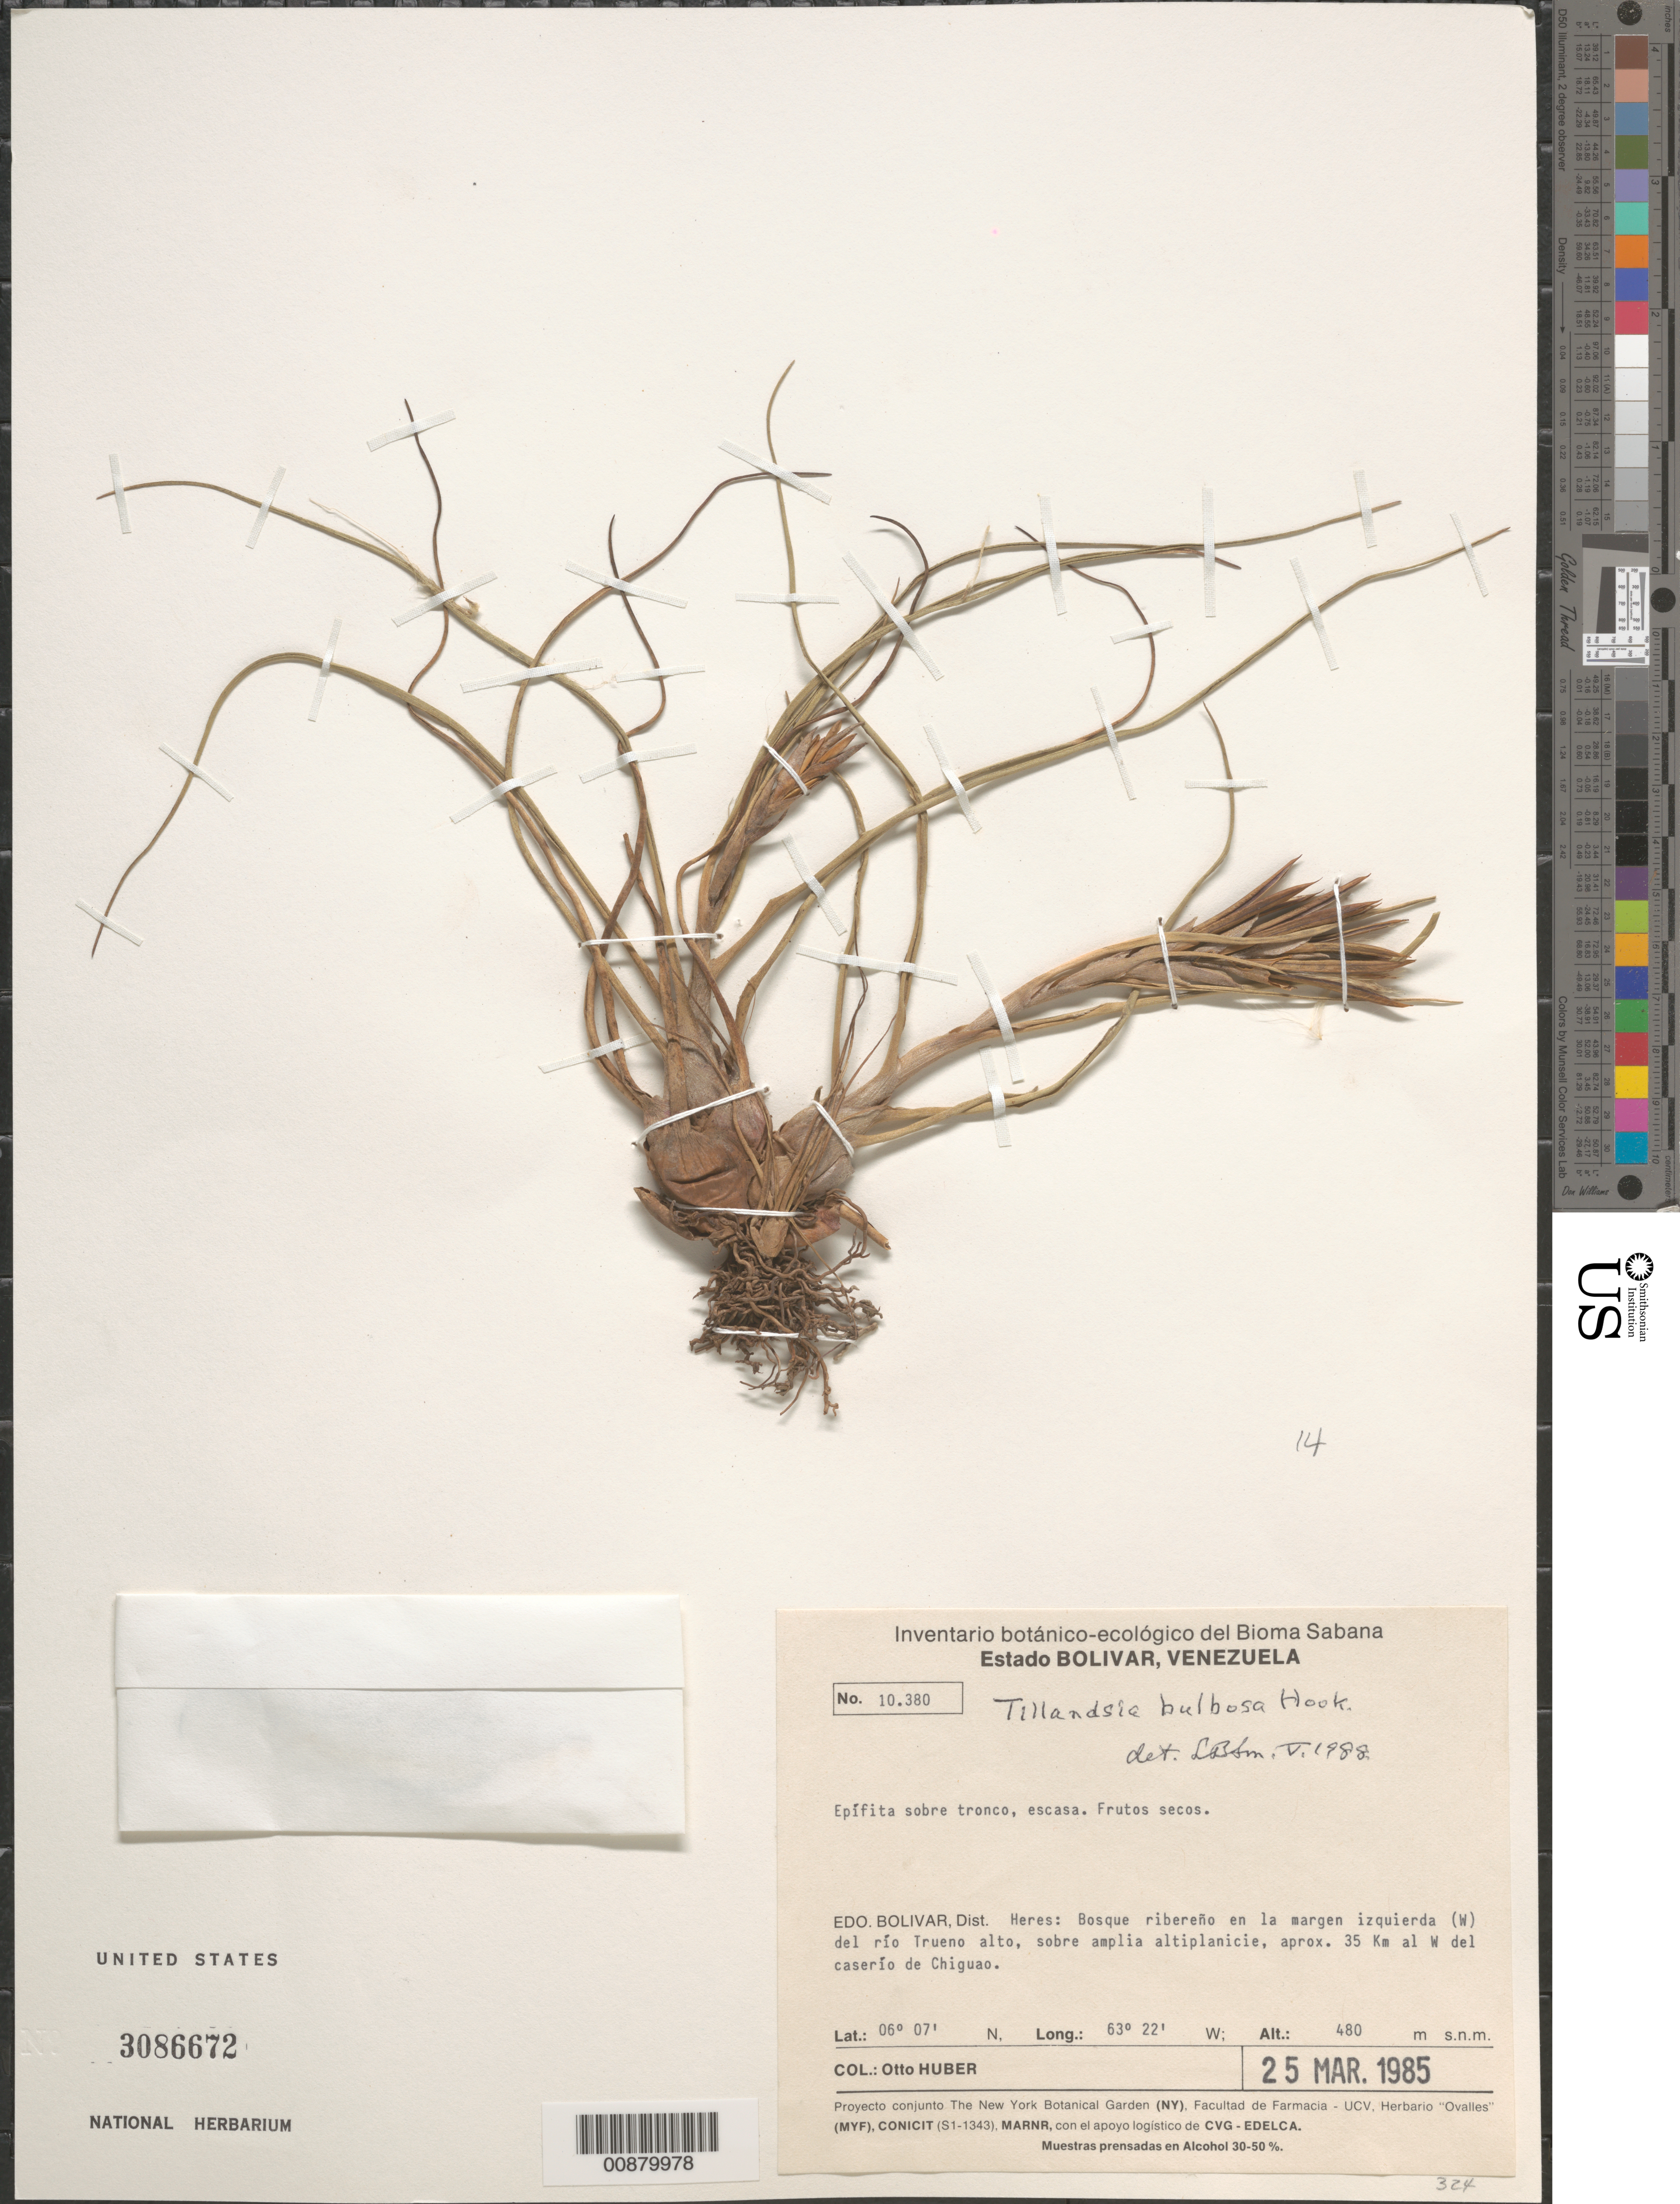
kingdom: Plantae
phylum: Tracheophyta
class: Liliopsida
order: Poales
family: Bromeliaceae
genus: Tillandsia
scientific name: Tillandsia bulbosa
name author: Hook.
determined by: Smith, Lyman B., (US), NMNH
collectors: O. Huber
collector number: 10380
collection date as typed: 25-Mar-85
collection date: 1985-03-25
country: Venezuela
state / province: Bolívar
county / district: Heres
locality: Río Trueno, 35 km W del caserío de Chiguao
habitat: Sobre tronco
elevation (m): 480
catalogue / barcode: US 3086672